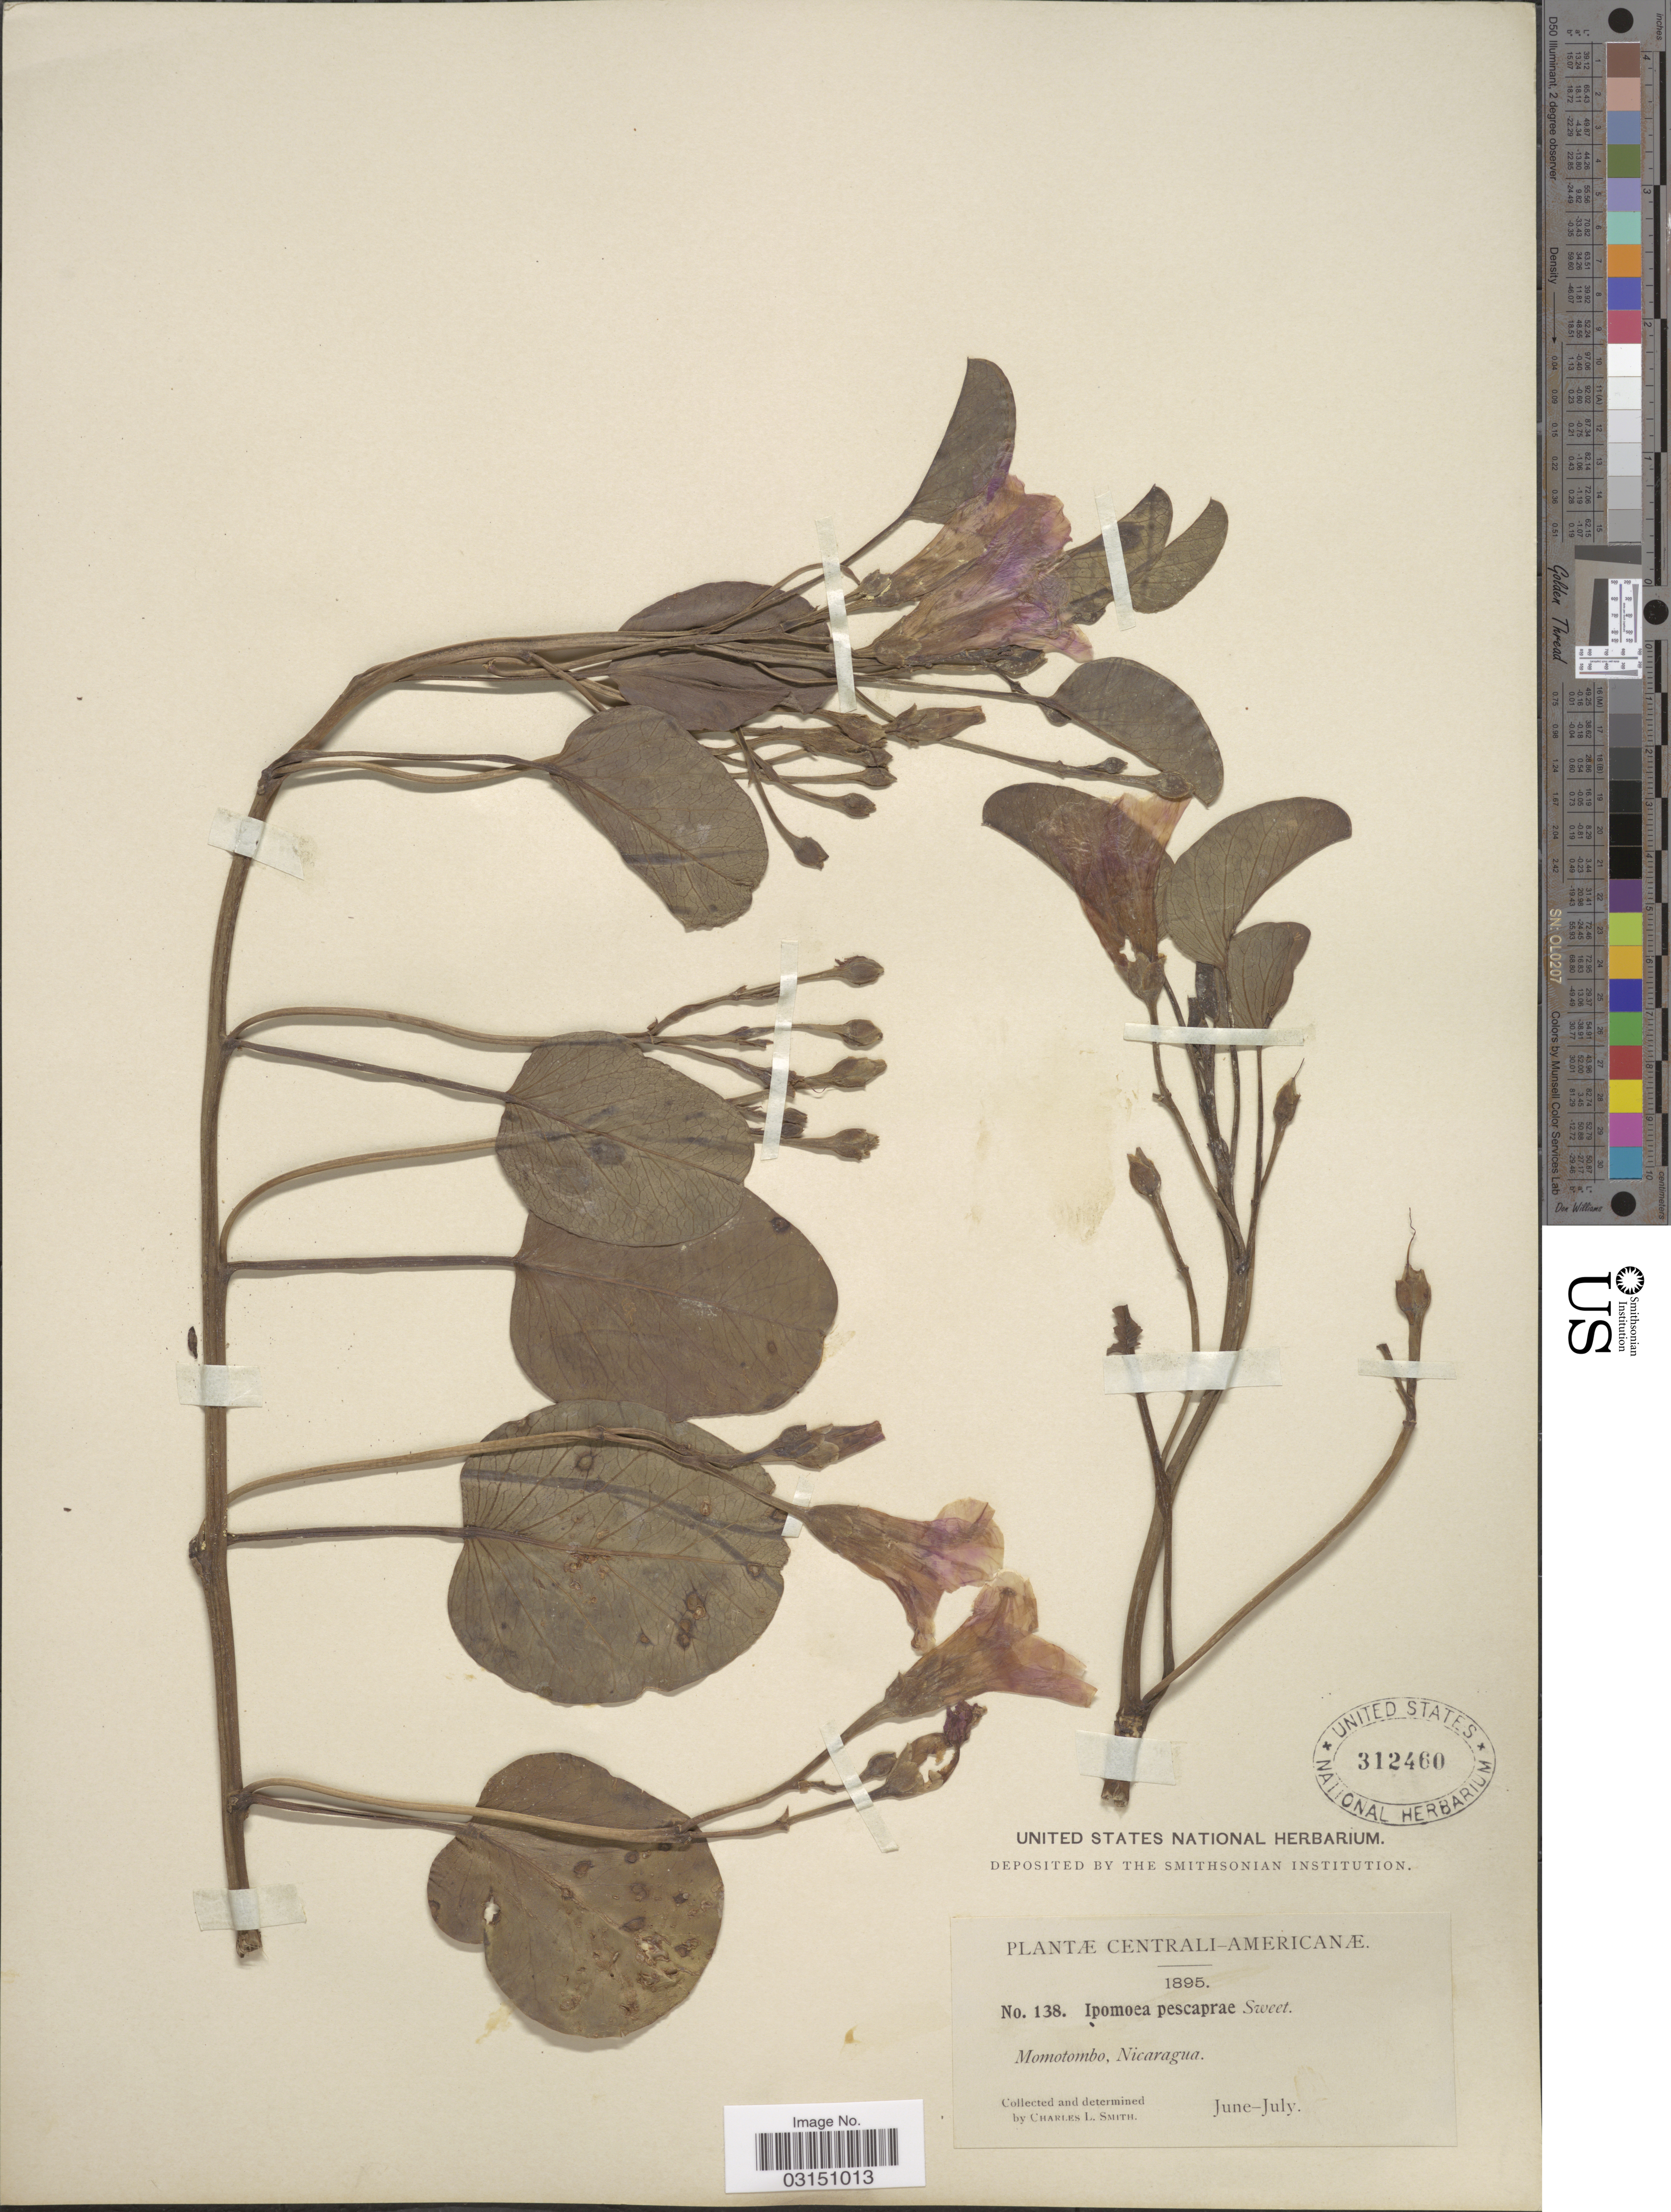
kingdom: Plantae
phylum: Tracheophyta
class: Magnoliopsida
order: Solanales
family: Convolvulaceae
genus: Ipomoea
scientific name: Ipomoea pes-caprae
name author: (L.) R. Br.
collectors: C. L. Smith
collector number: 138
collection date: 1895-06/1895-07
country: Nicaragua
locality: Momotombo.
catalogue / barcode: US 312460